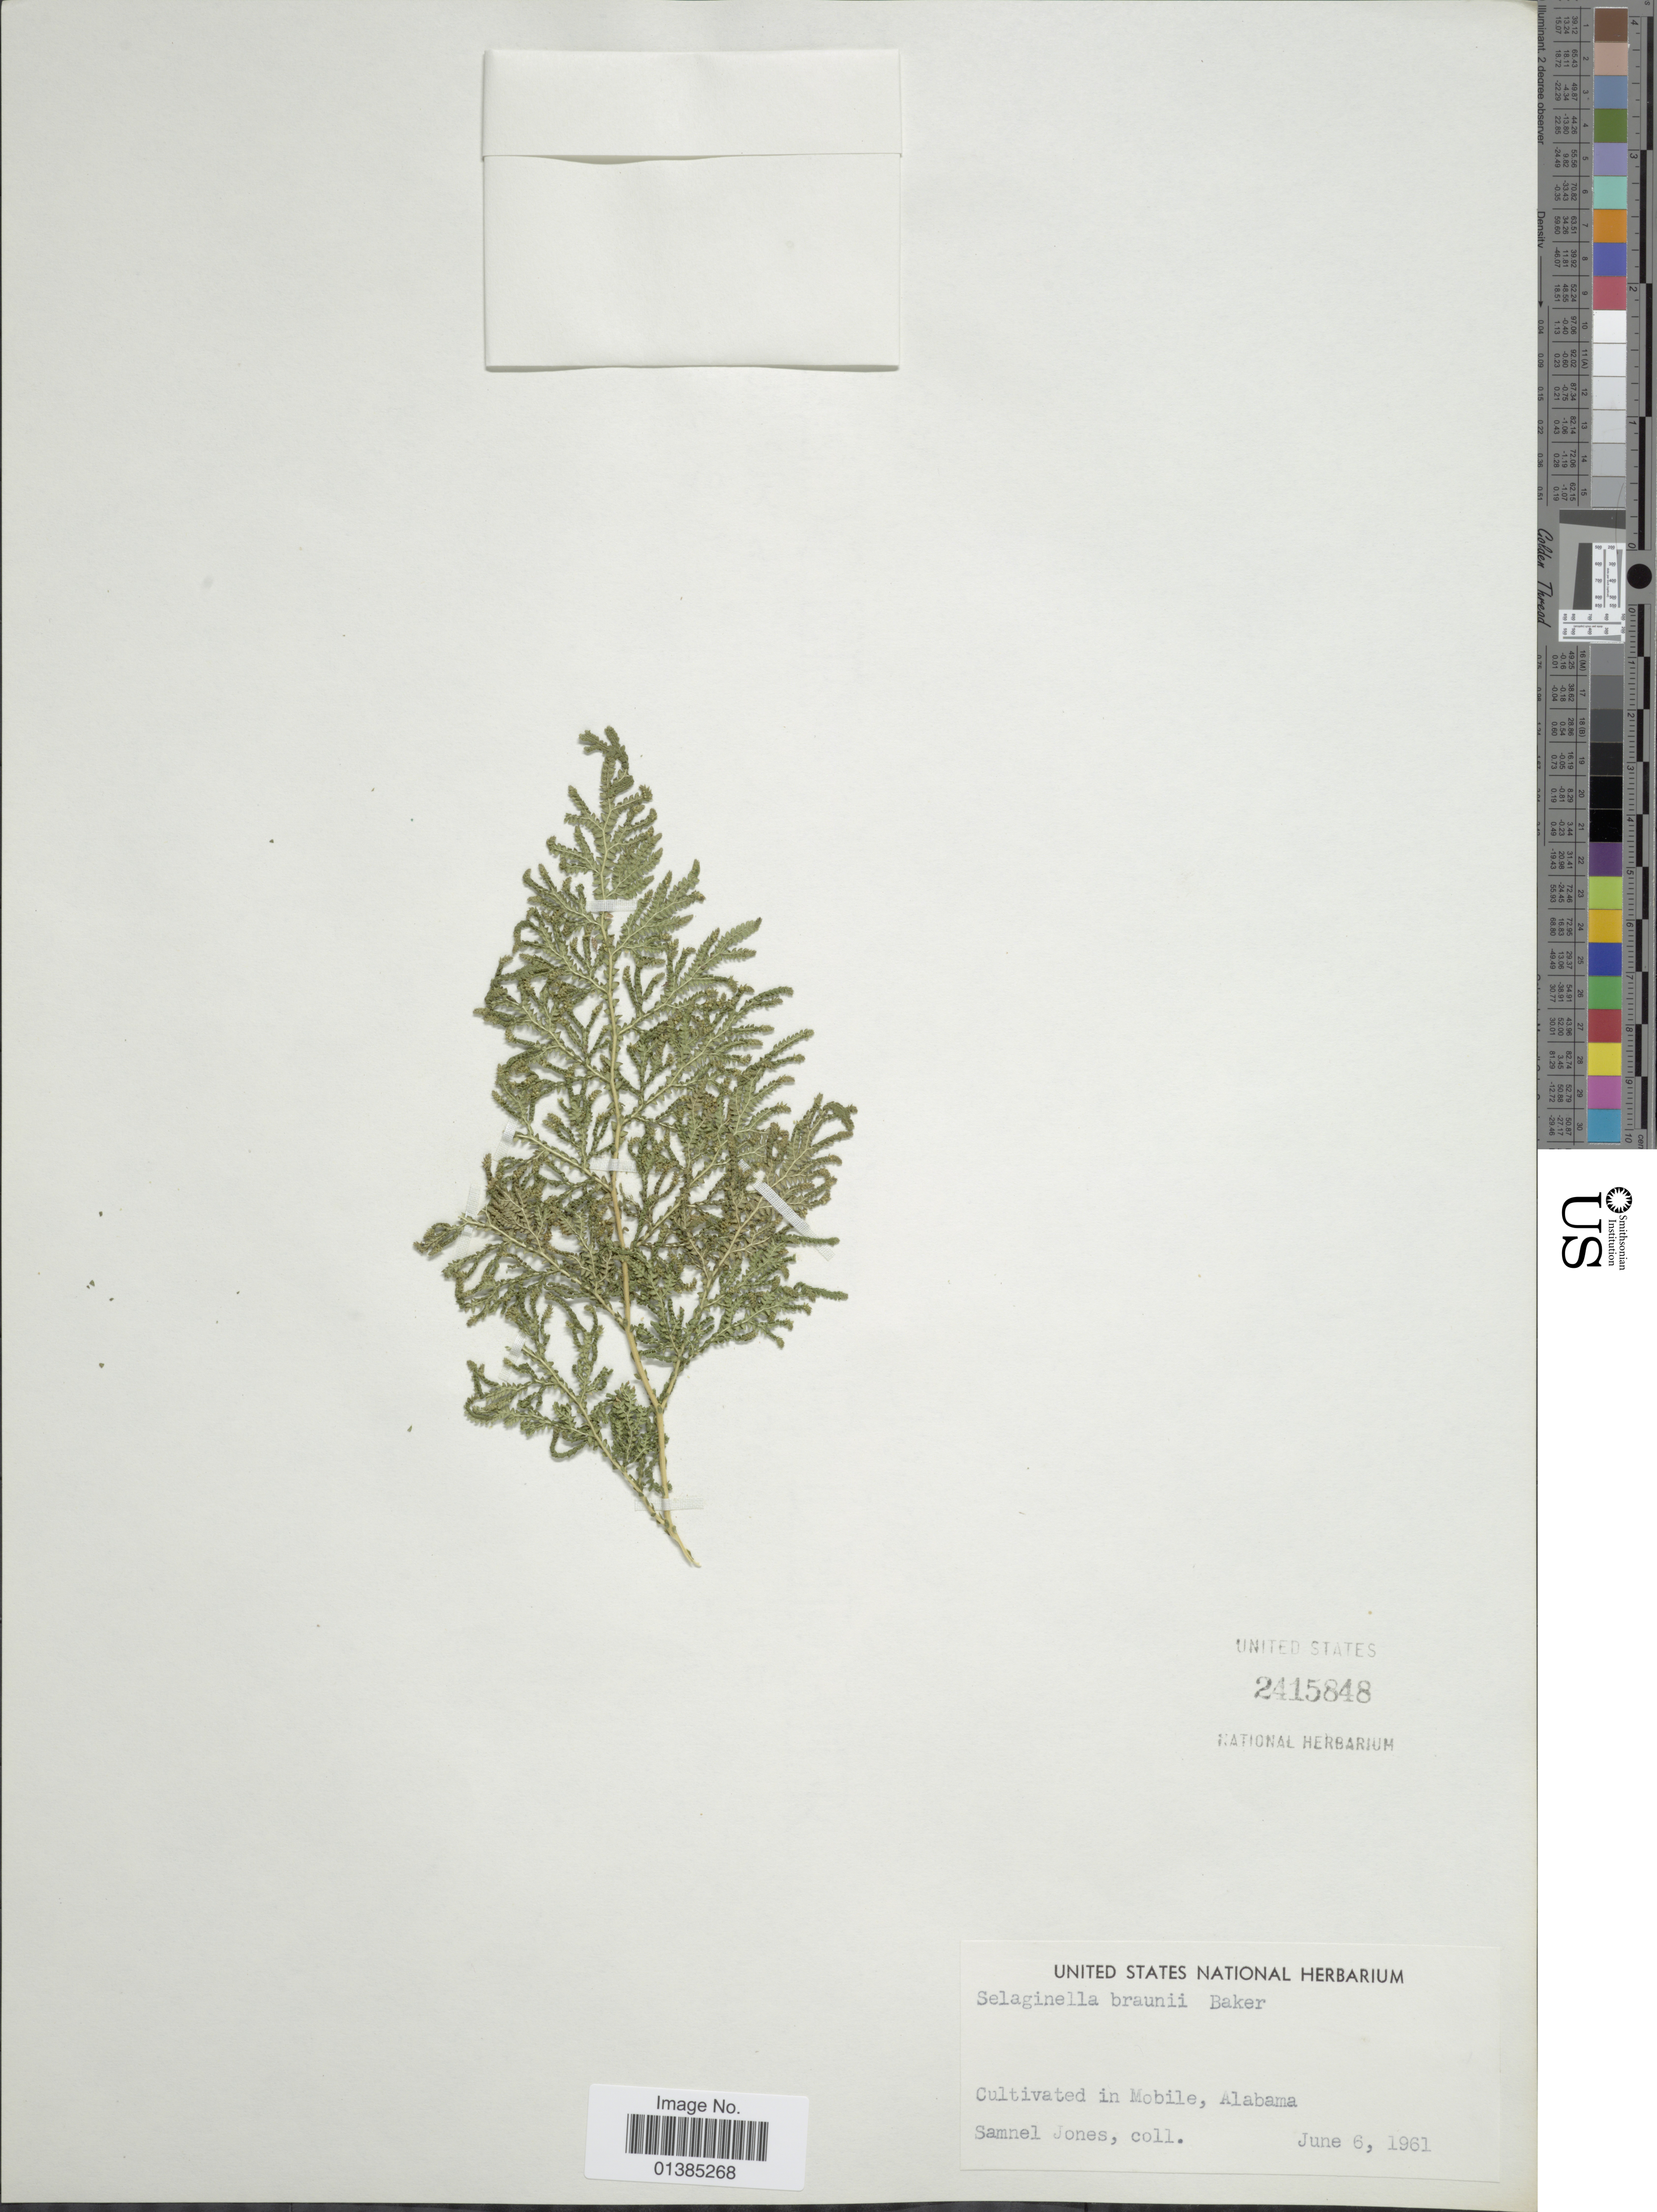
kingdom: Plantae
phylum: Tracheophyta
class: Lycopodiopsida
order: Selaginellales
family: Selaginellaceae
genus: Selaginella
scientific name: Selaginella braunii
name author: Baker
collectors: S. Jones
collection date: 1961-06-06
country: United States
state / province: Alabama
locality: Cultivated in Mobile.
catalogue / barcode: US 2415848